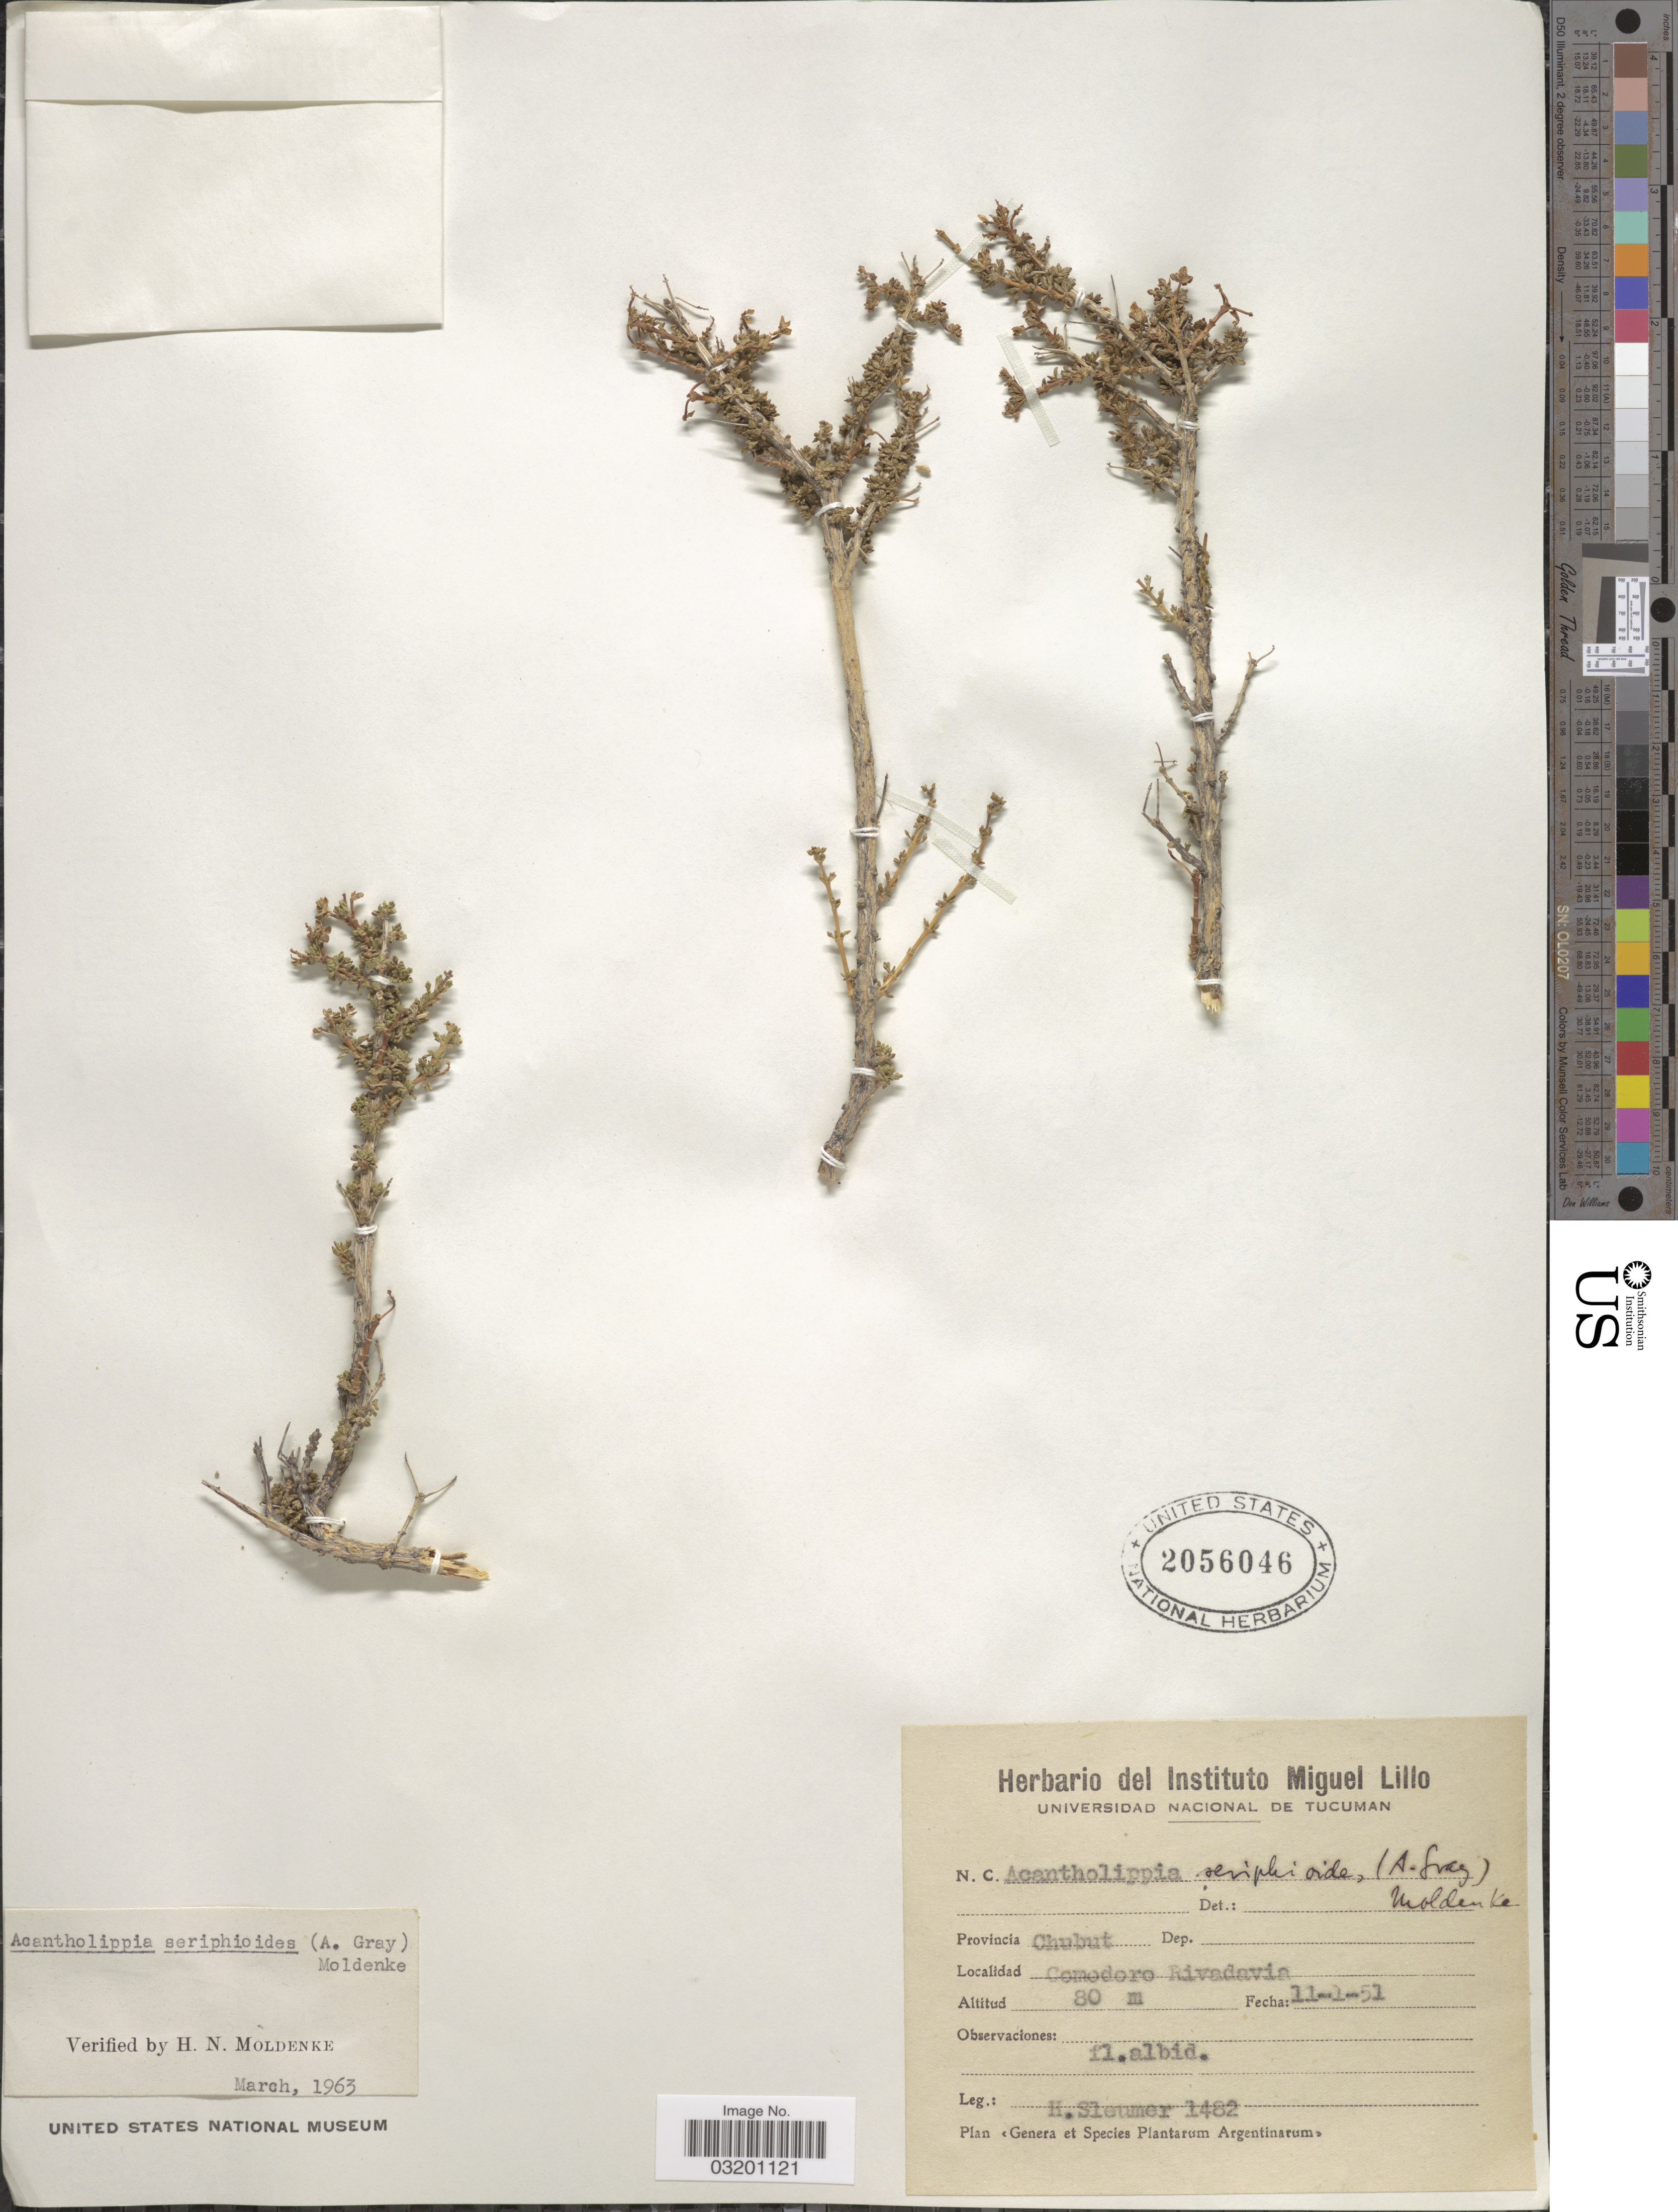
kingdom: Plantae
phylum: Tracheophyta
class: Magnoliopsida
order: Lamiales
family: Verbenaceae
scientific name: Acantholippa seriphioides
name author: (A. Gray) Moldenke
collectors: H. O. Sleumer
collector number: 1482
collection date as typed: Transcribed d/m/y: 11/1/51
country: Argentina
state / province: Chubut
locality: Comodoro Rivadavia.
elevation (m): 80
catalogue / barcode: US 2056046